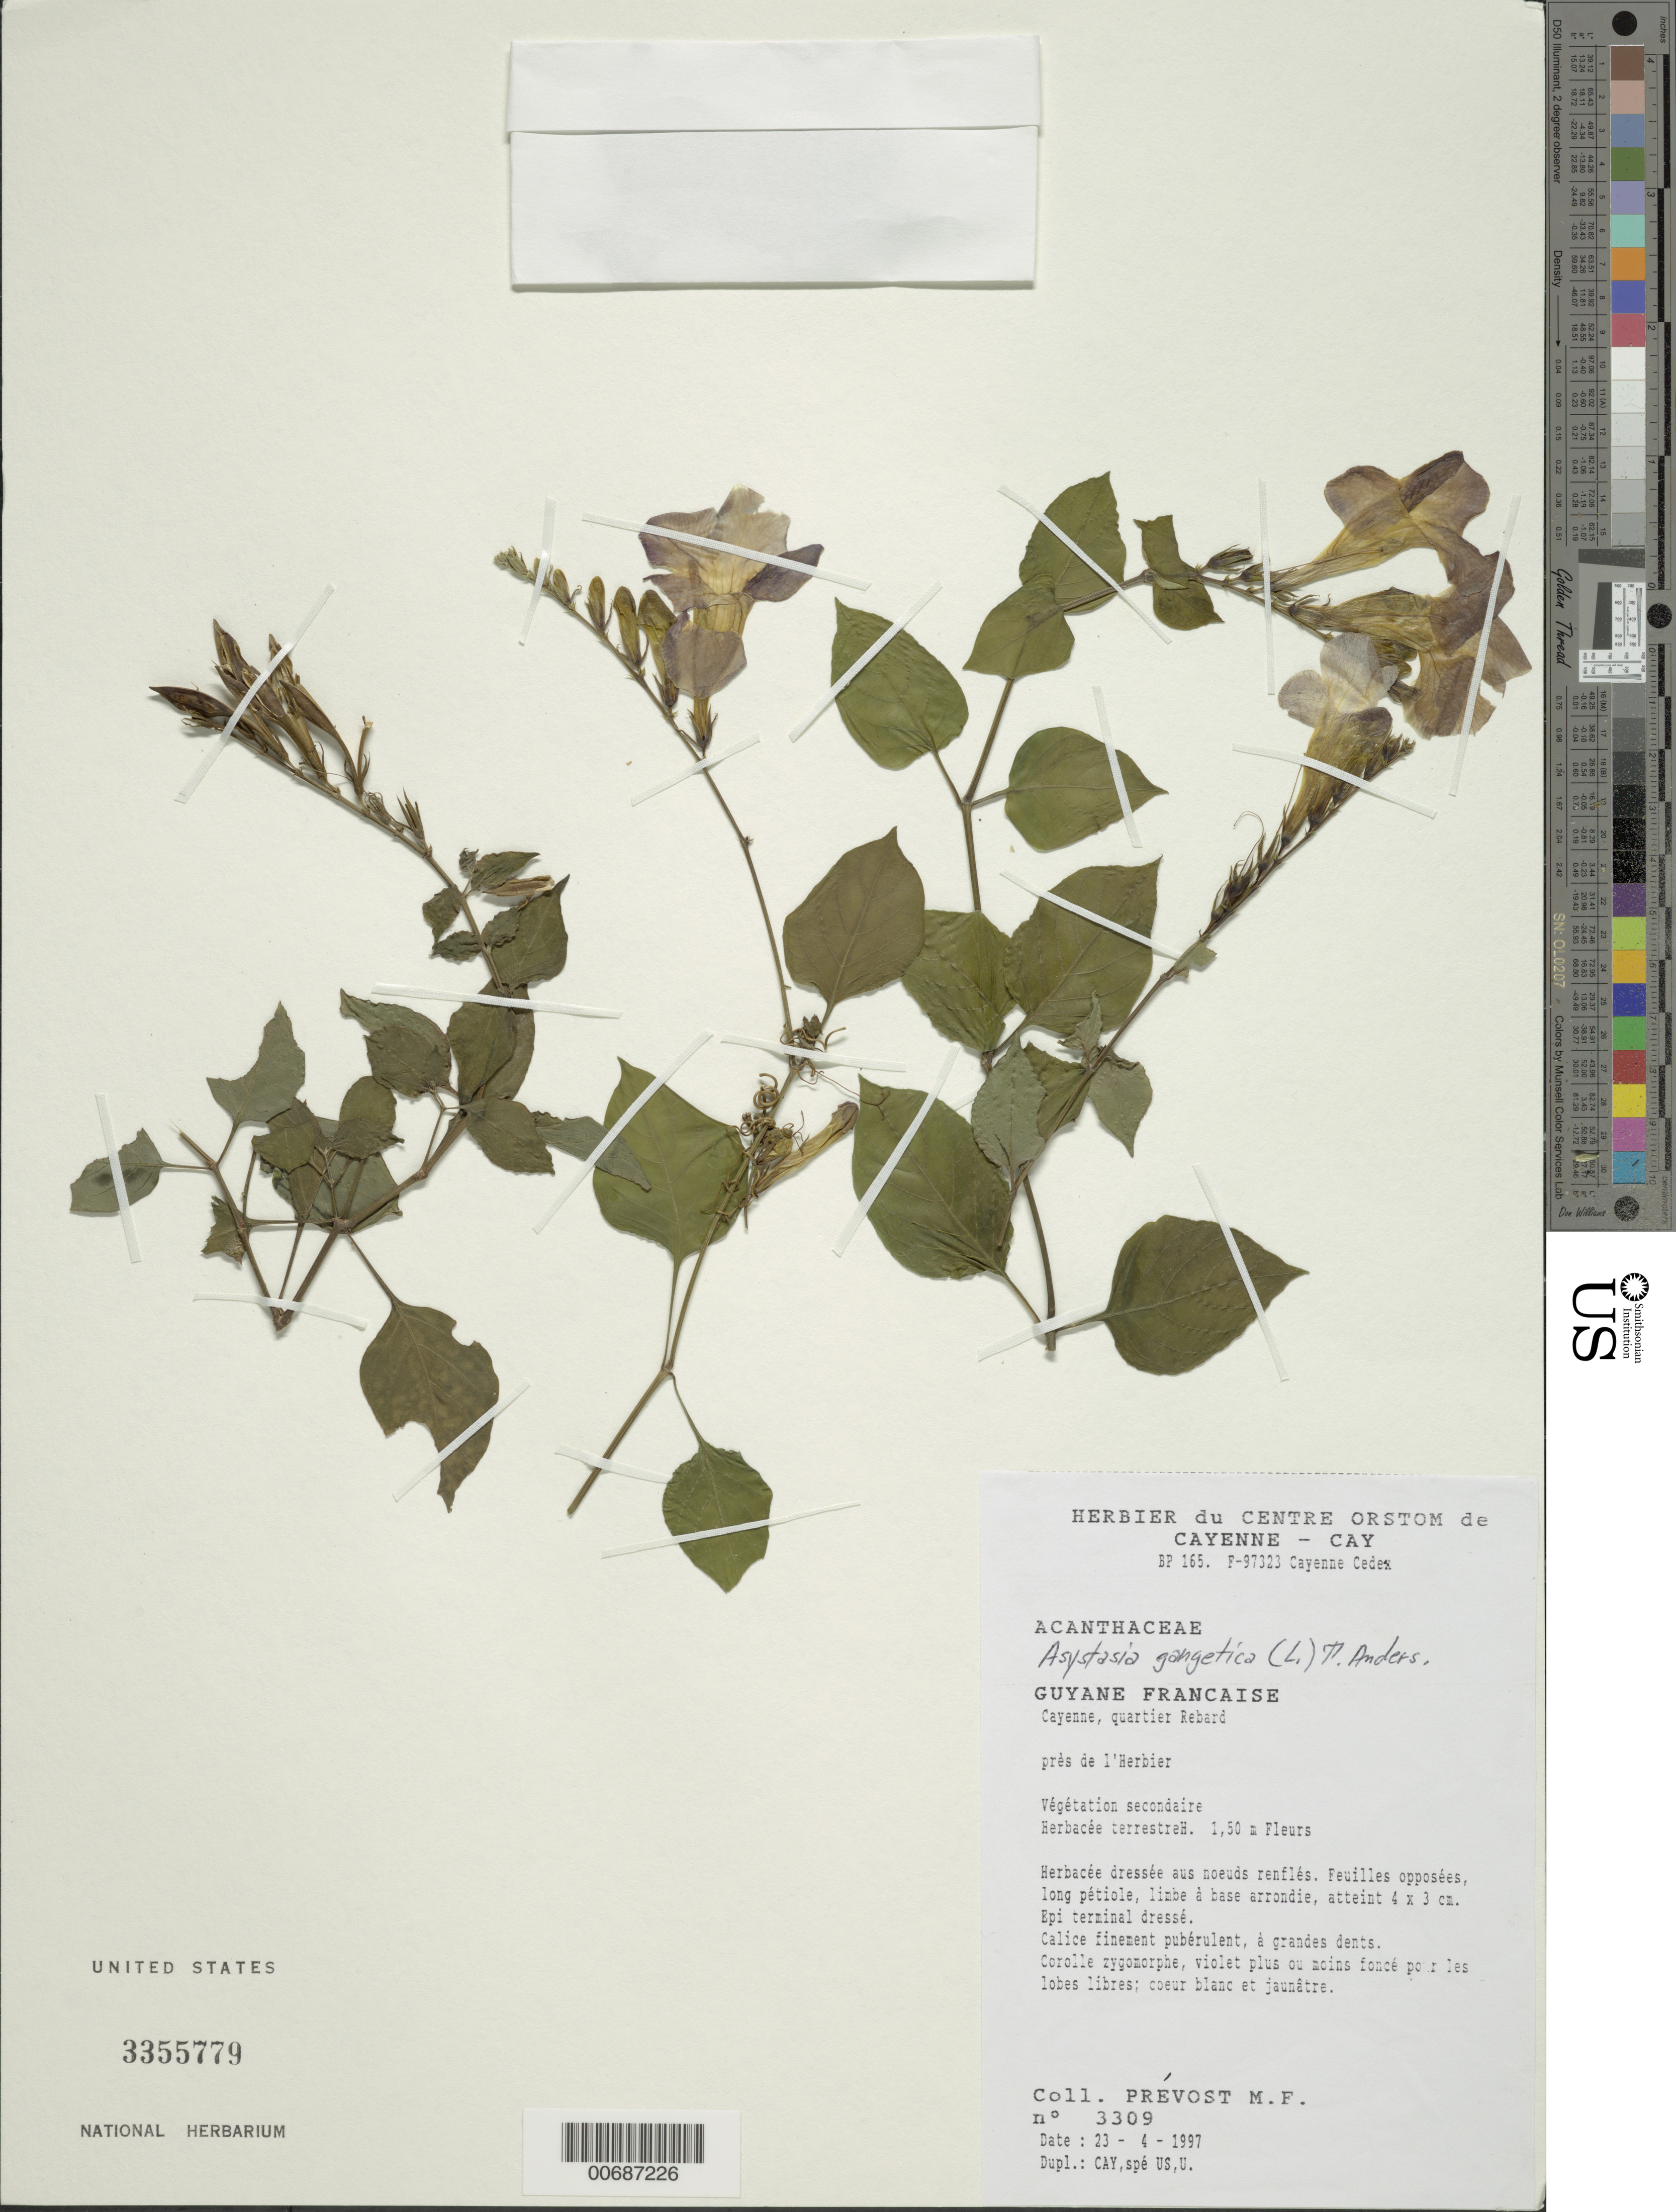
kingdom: Plantae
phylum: Tracheophyta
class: Magnoliopsida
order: Lamiales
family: Acanthaceae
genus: Asystasia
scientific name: Asystasia gangetica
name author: (L.) T. Anderson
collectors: M.-F. Prévost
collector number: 3309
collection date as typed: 23-Apr-97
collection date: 1997-04-23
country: French Guiana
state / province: Cayenne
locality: Cayenne, quartier Rebard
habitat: Secondary vegetation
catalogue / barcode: US 3355779